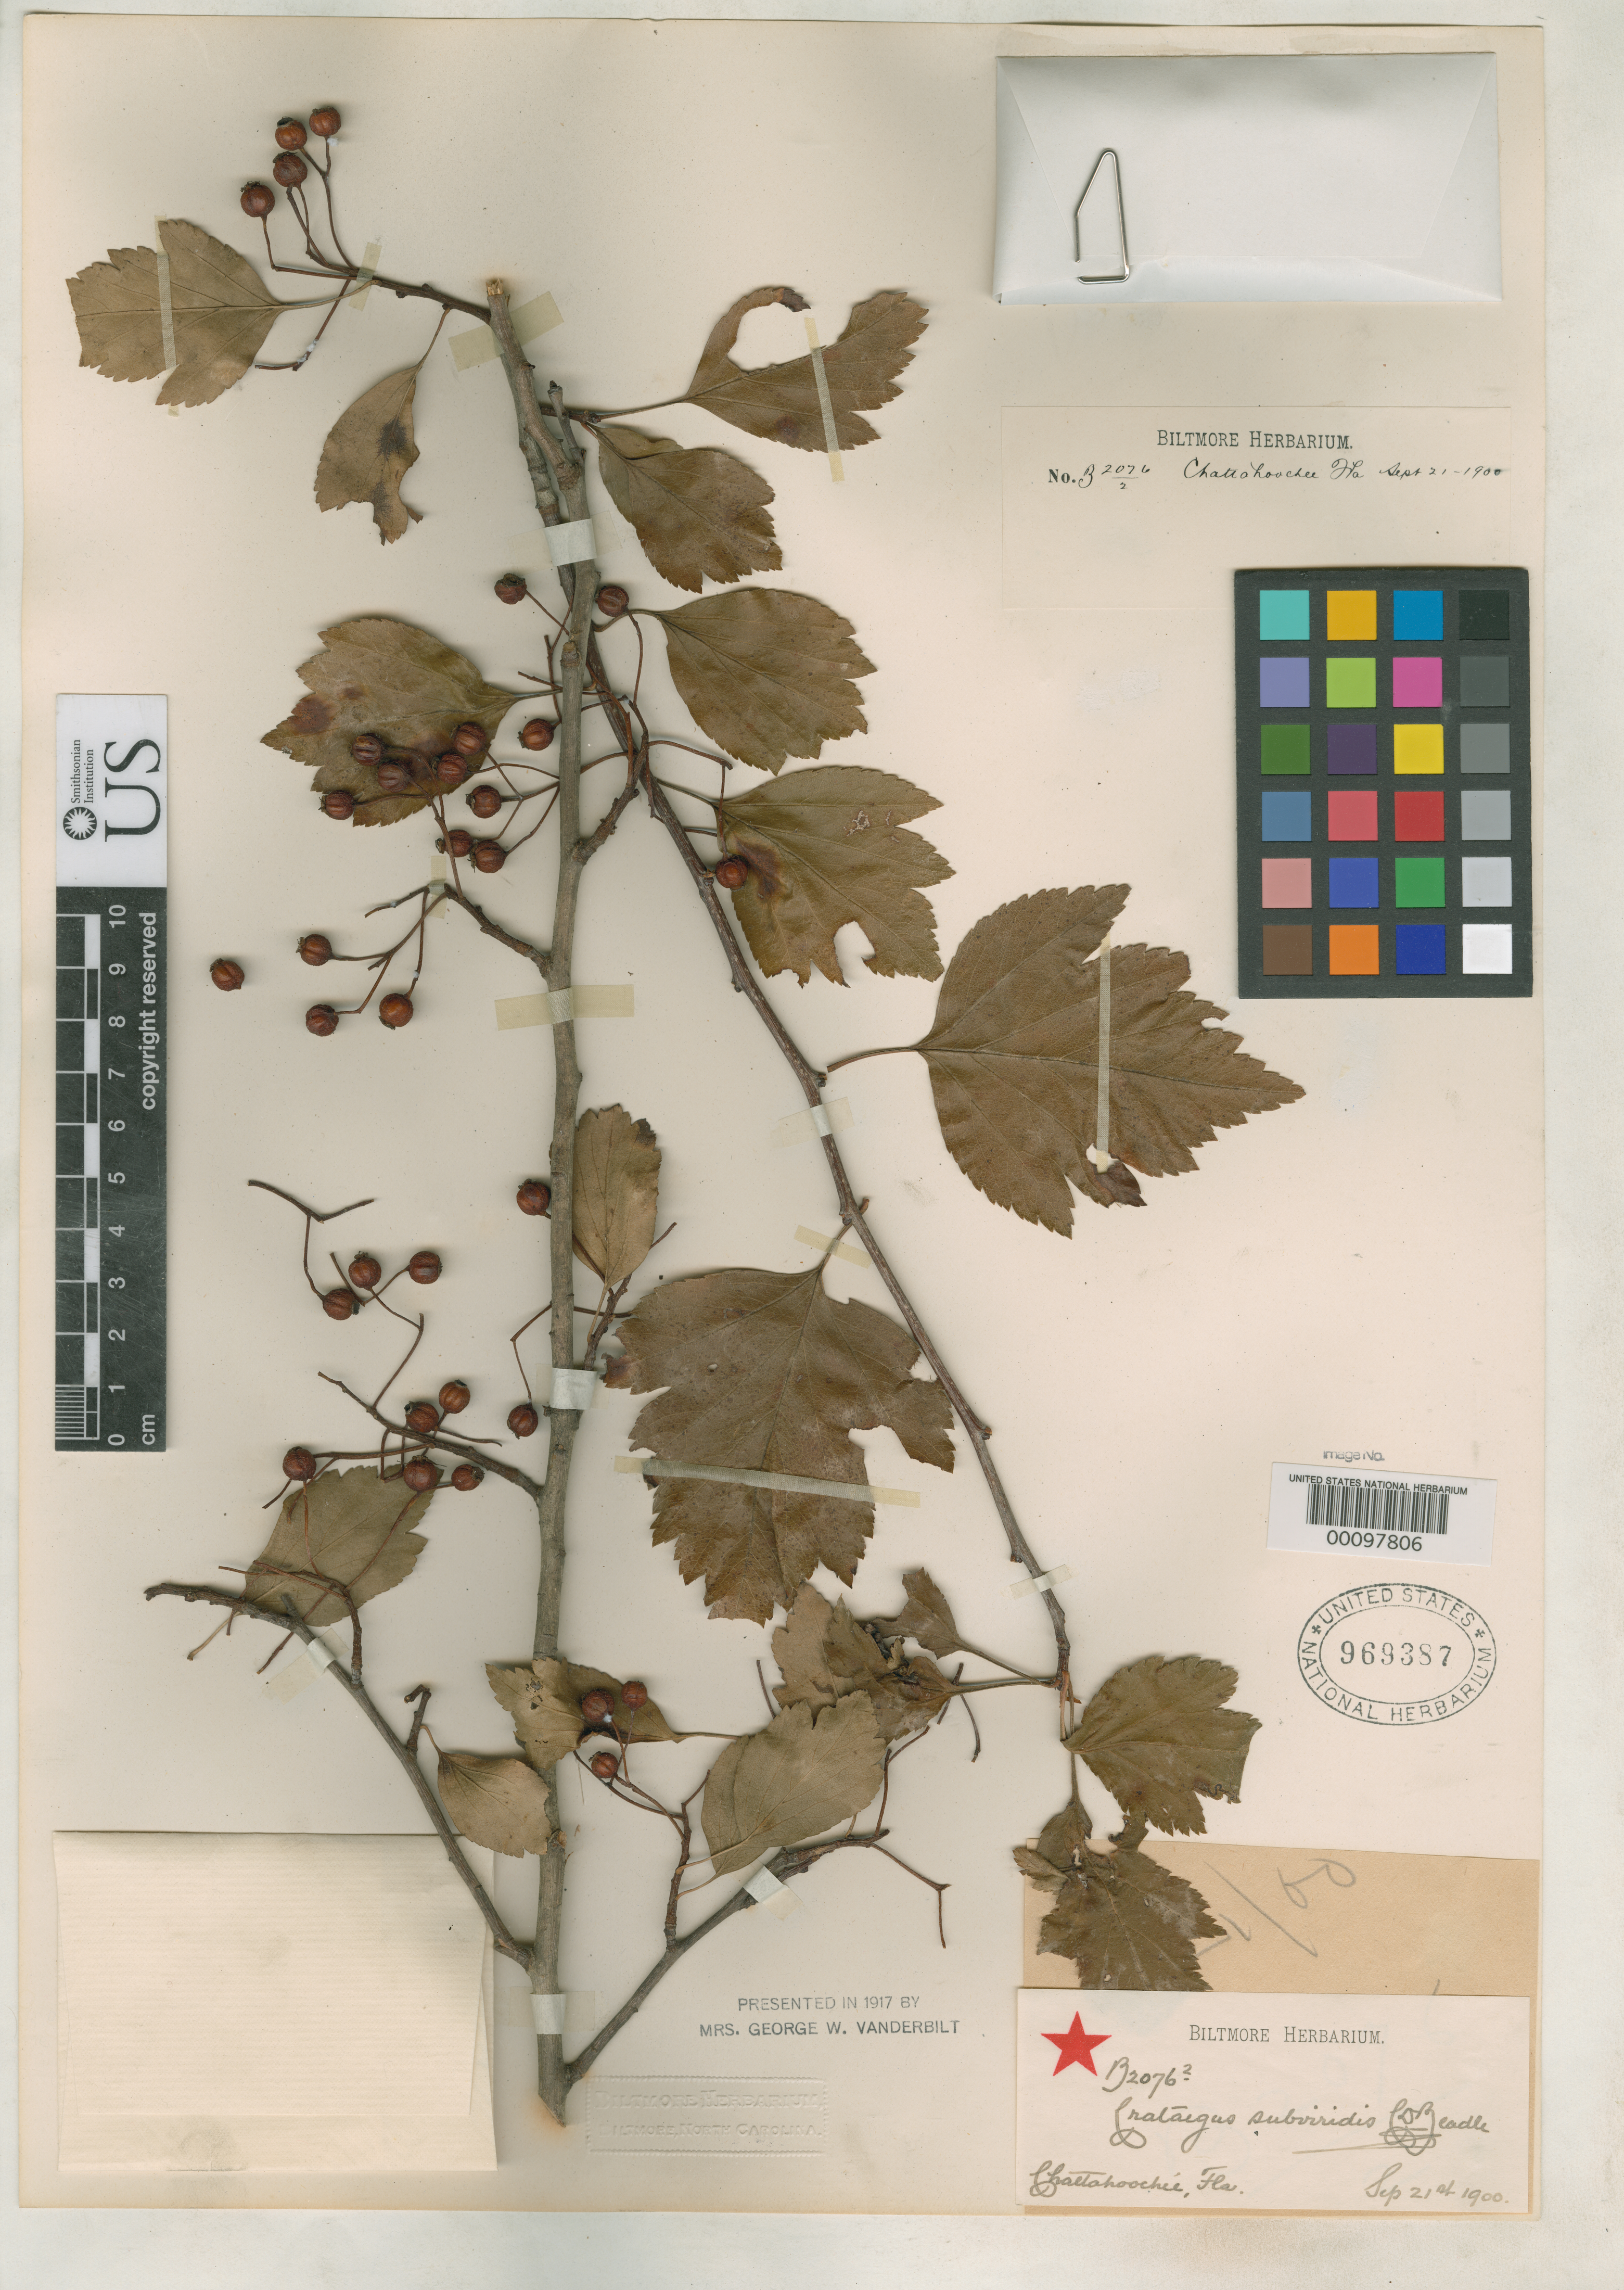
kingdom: Plantae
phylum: Tracheophyta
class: Magnoliopsida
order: Rosales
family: Rosaceae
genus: Crataegus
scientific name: Crataegus subviridis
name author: Beadle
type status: Syntype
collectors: ex herb. Biltmore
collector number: B 2076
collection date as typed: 21 Sep 1900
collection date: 1900-09-21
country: United States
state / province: Florida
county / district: Leon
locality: Near Chattahoochee.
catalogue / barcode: US 969387